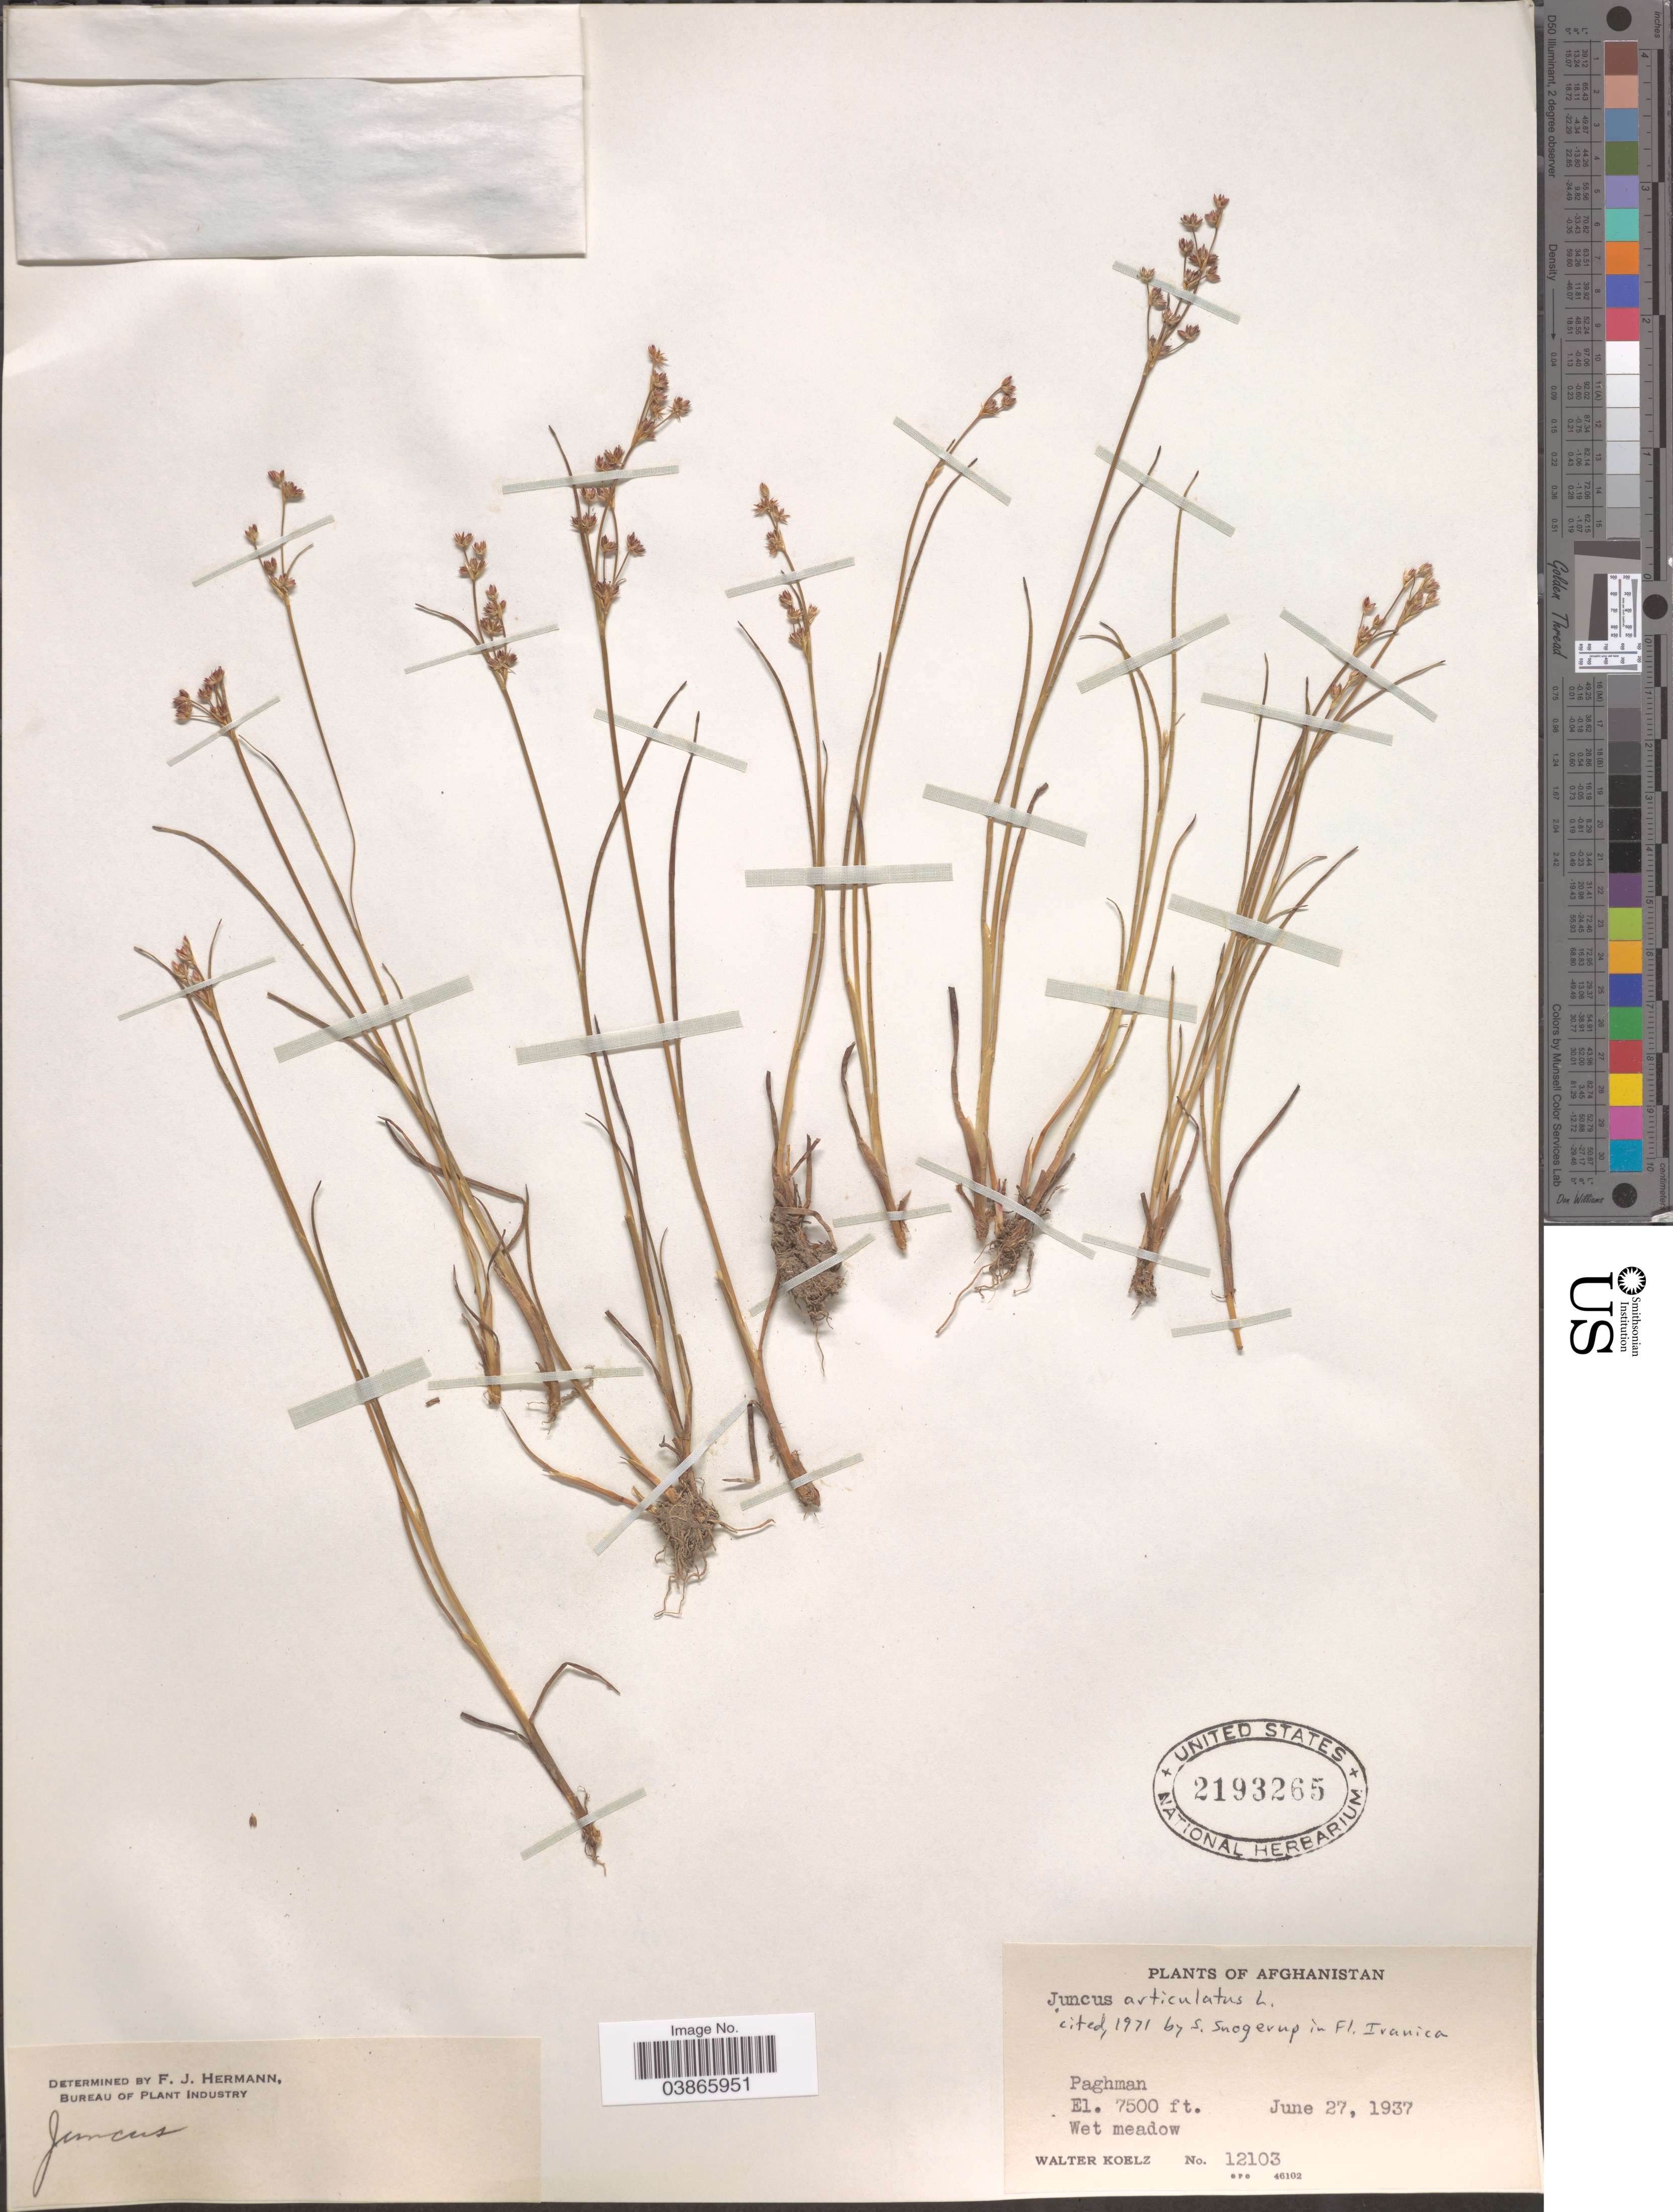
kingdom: Plantae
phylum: Tracheophyta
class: Liliopsida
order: Poales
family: Juncaceae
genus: Juncus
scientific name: Juncus articulatus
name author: L.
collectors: W. N. Koelz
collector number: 12103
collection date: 1937-06-27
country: Afghanistan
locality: Paghman.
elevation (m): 2286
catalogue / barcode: US 2193265